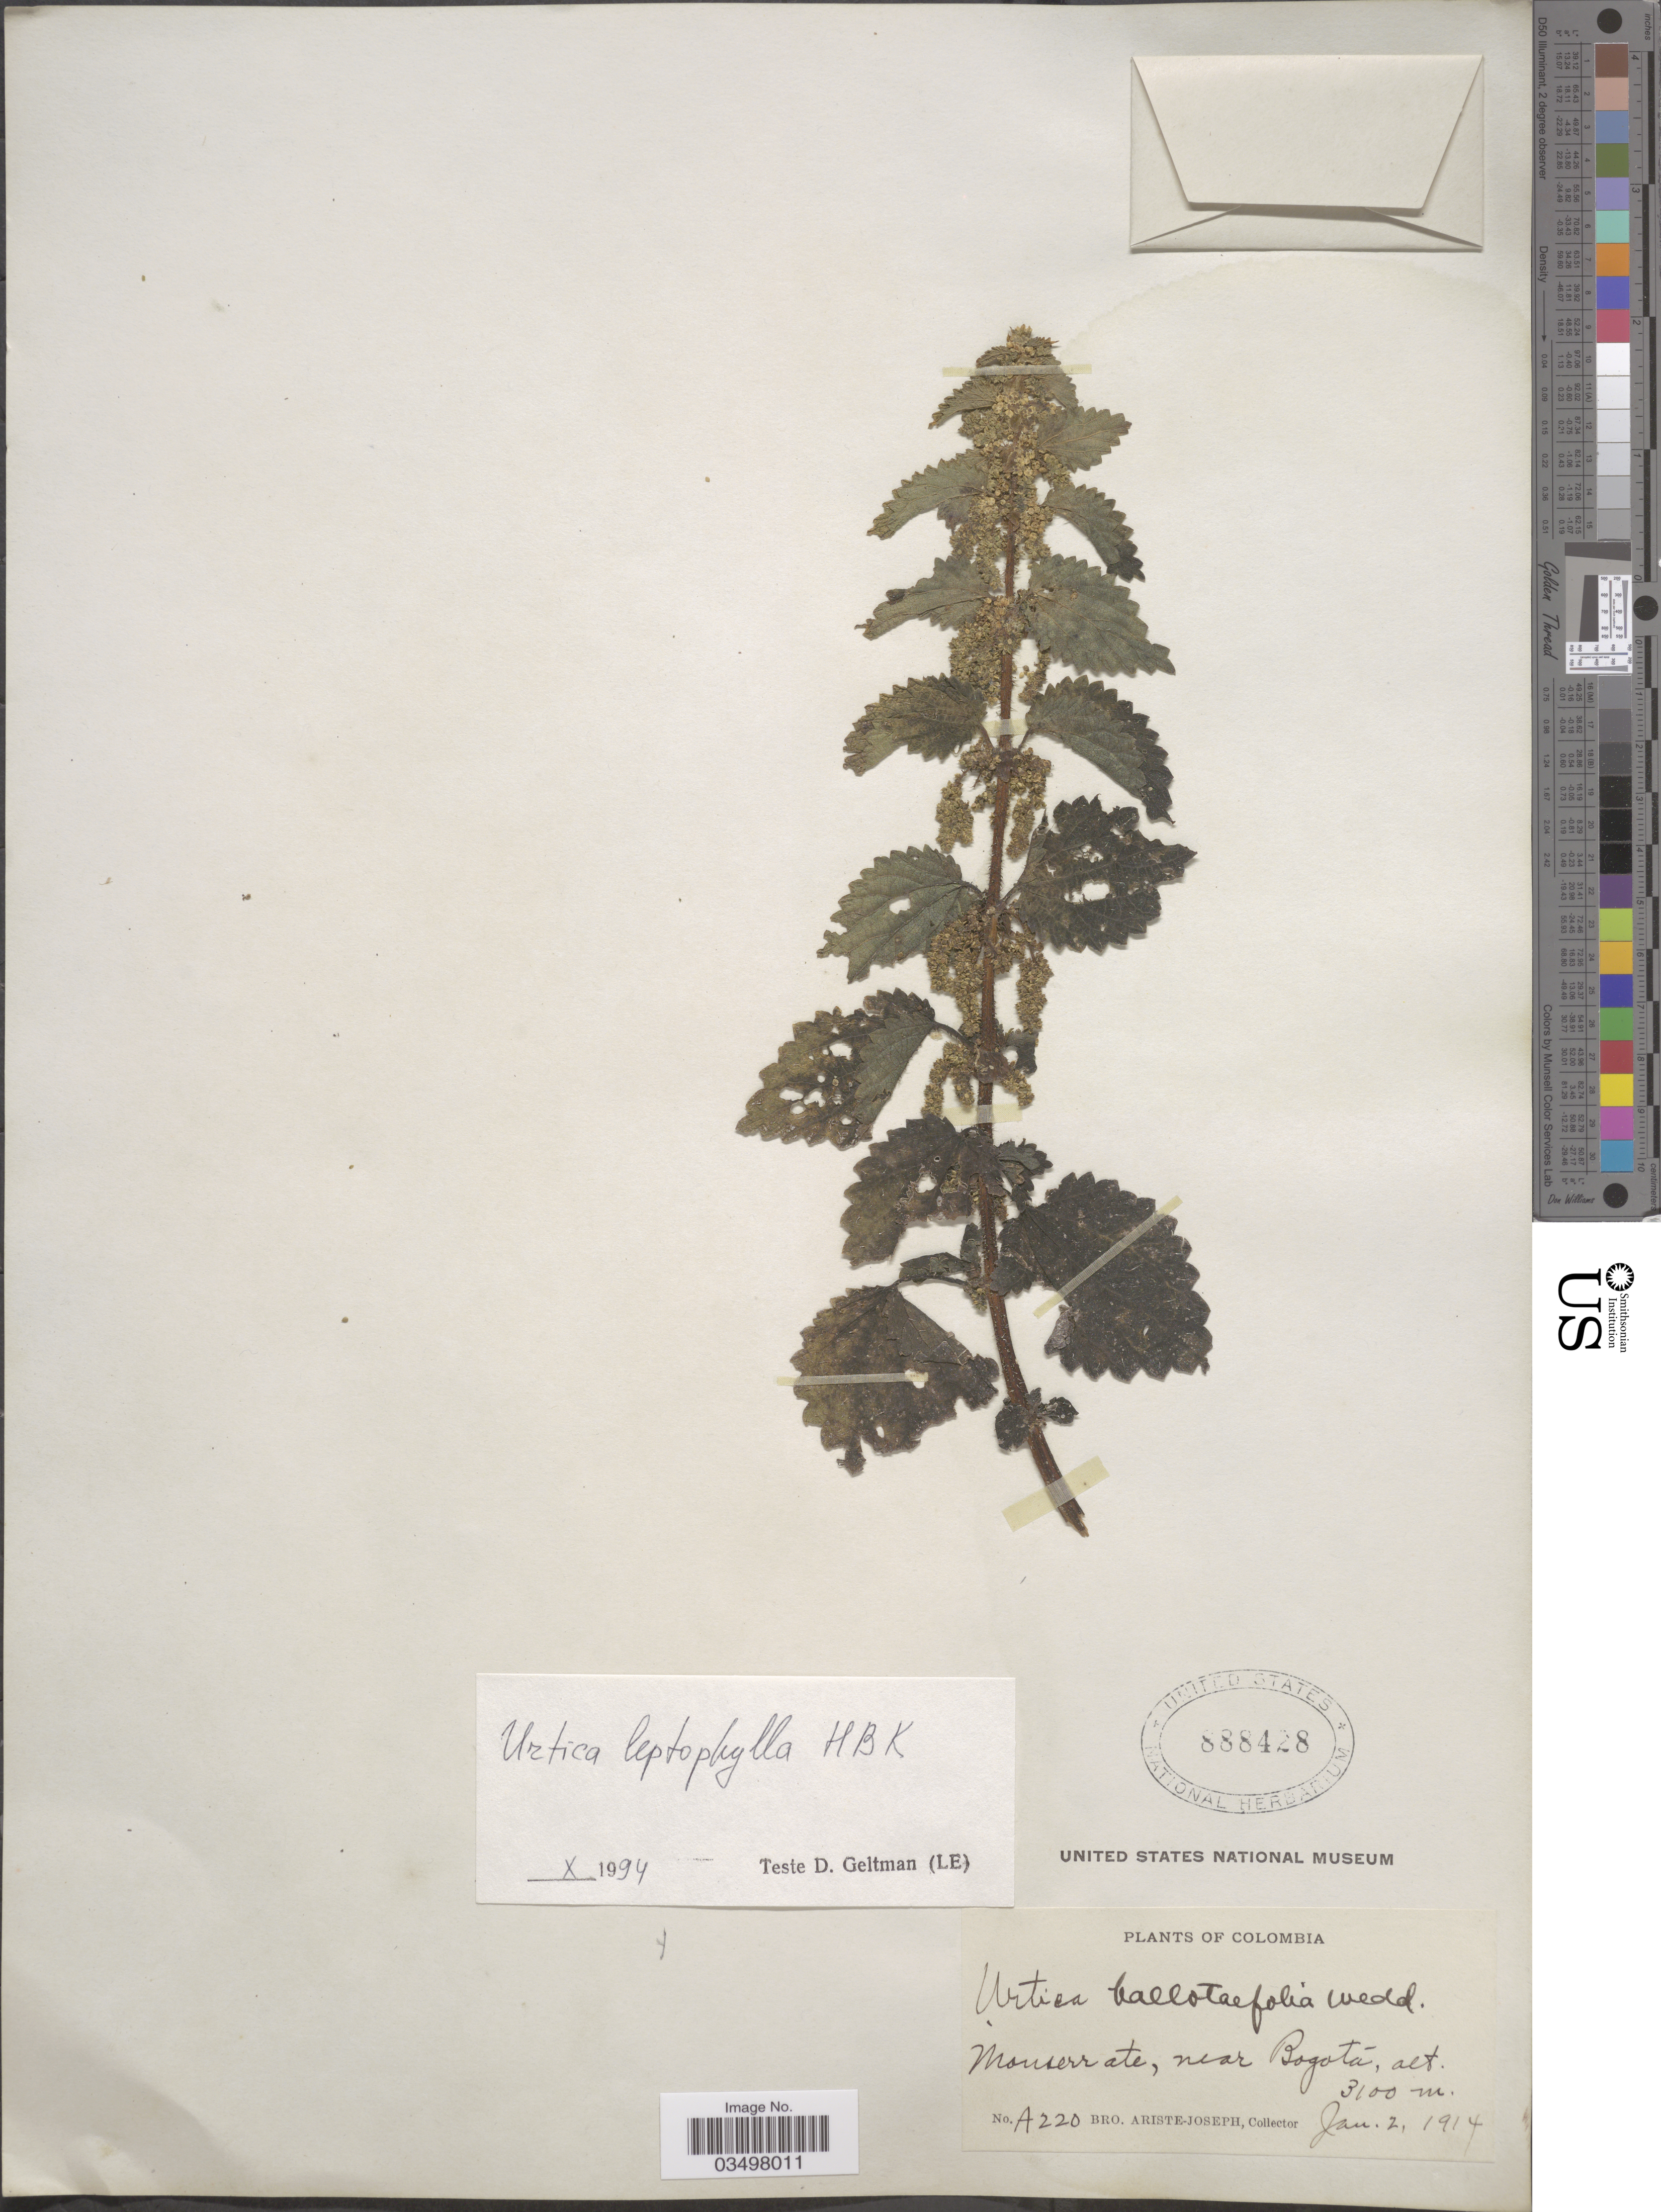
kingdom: Plantae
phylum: Tracheophyta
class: Magnoliopsida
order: Rosales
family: Urticaceae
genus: Urtica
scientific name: Urtica leptophylla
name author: Kunth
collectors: Bro. Ariste-Joseph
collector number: A220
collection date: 1914-01-02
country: Colombia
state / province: Bogota D.C.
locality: Monserrate, near Bogotá.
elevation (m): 3100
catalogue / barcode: US 888428